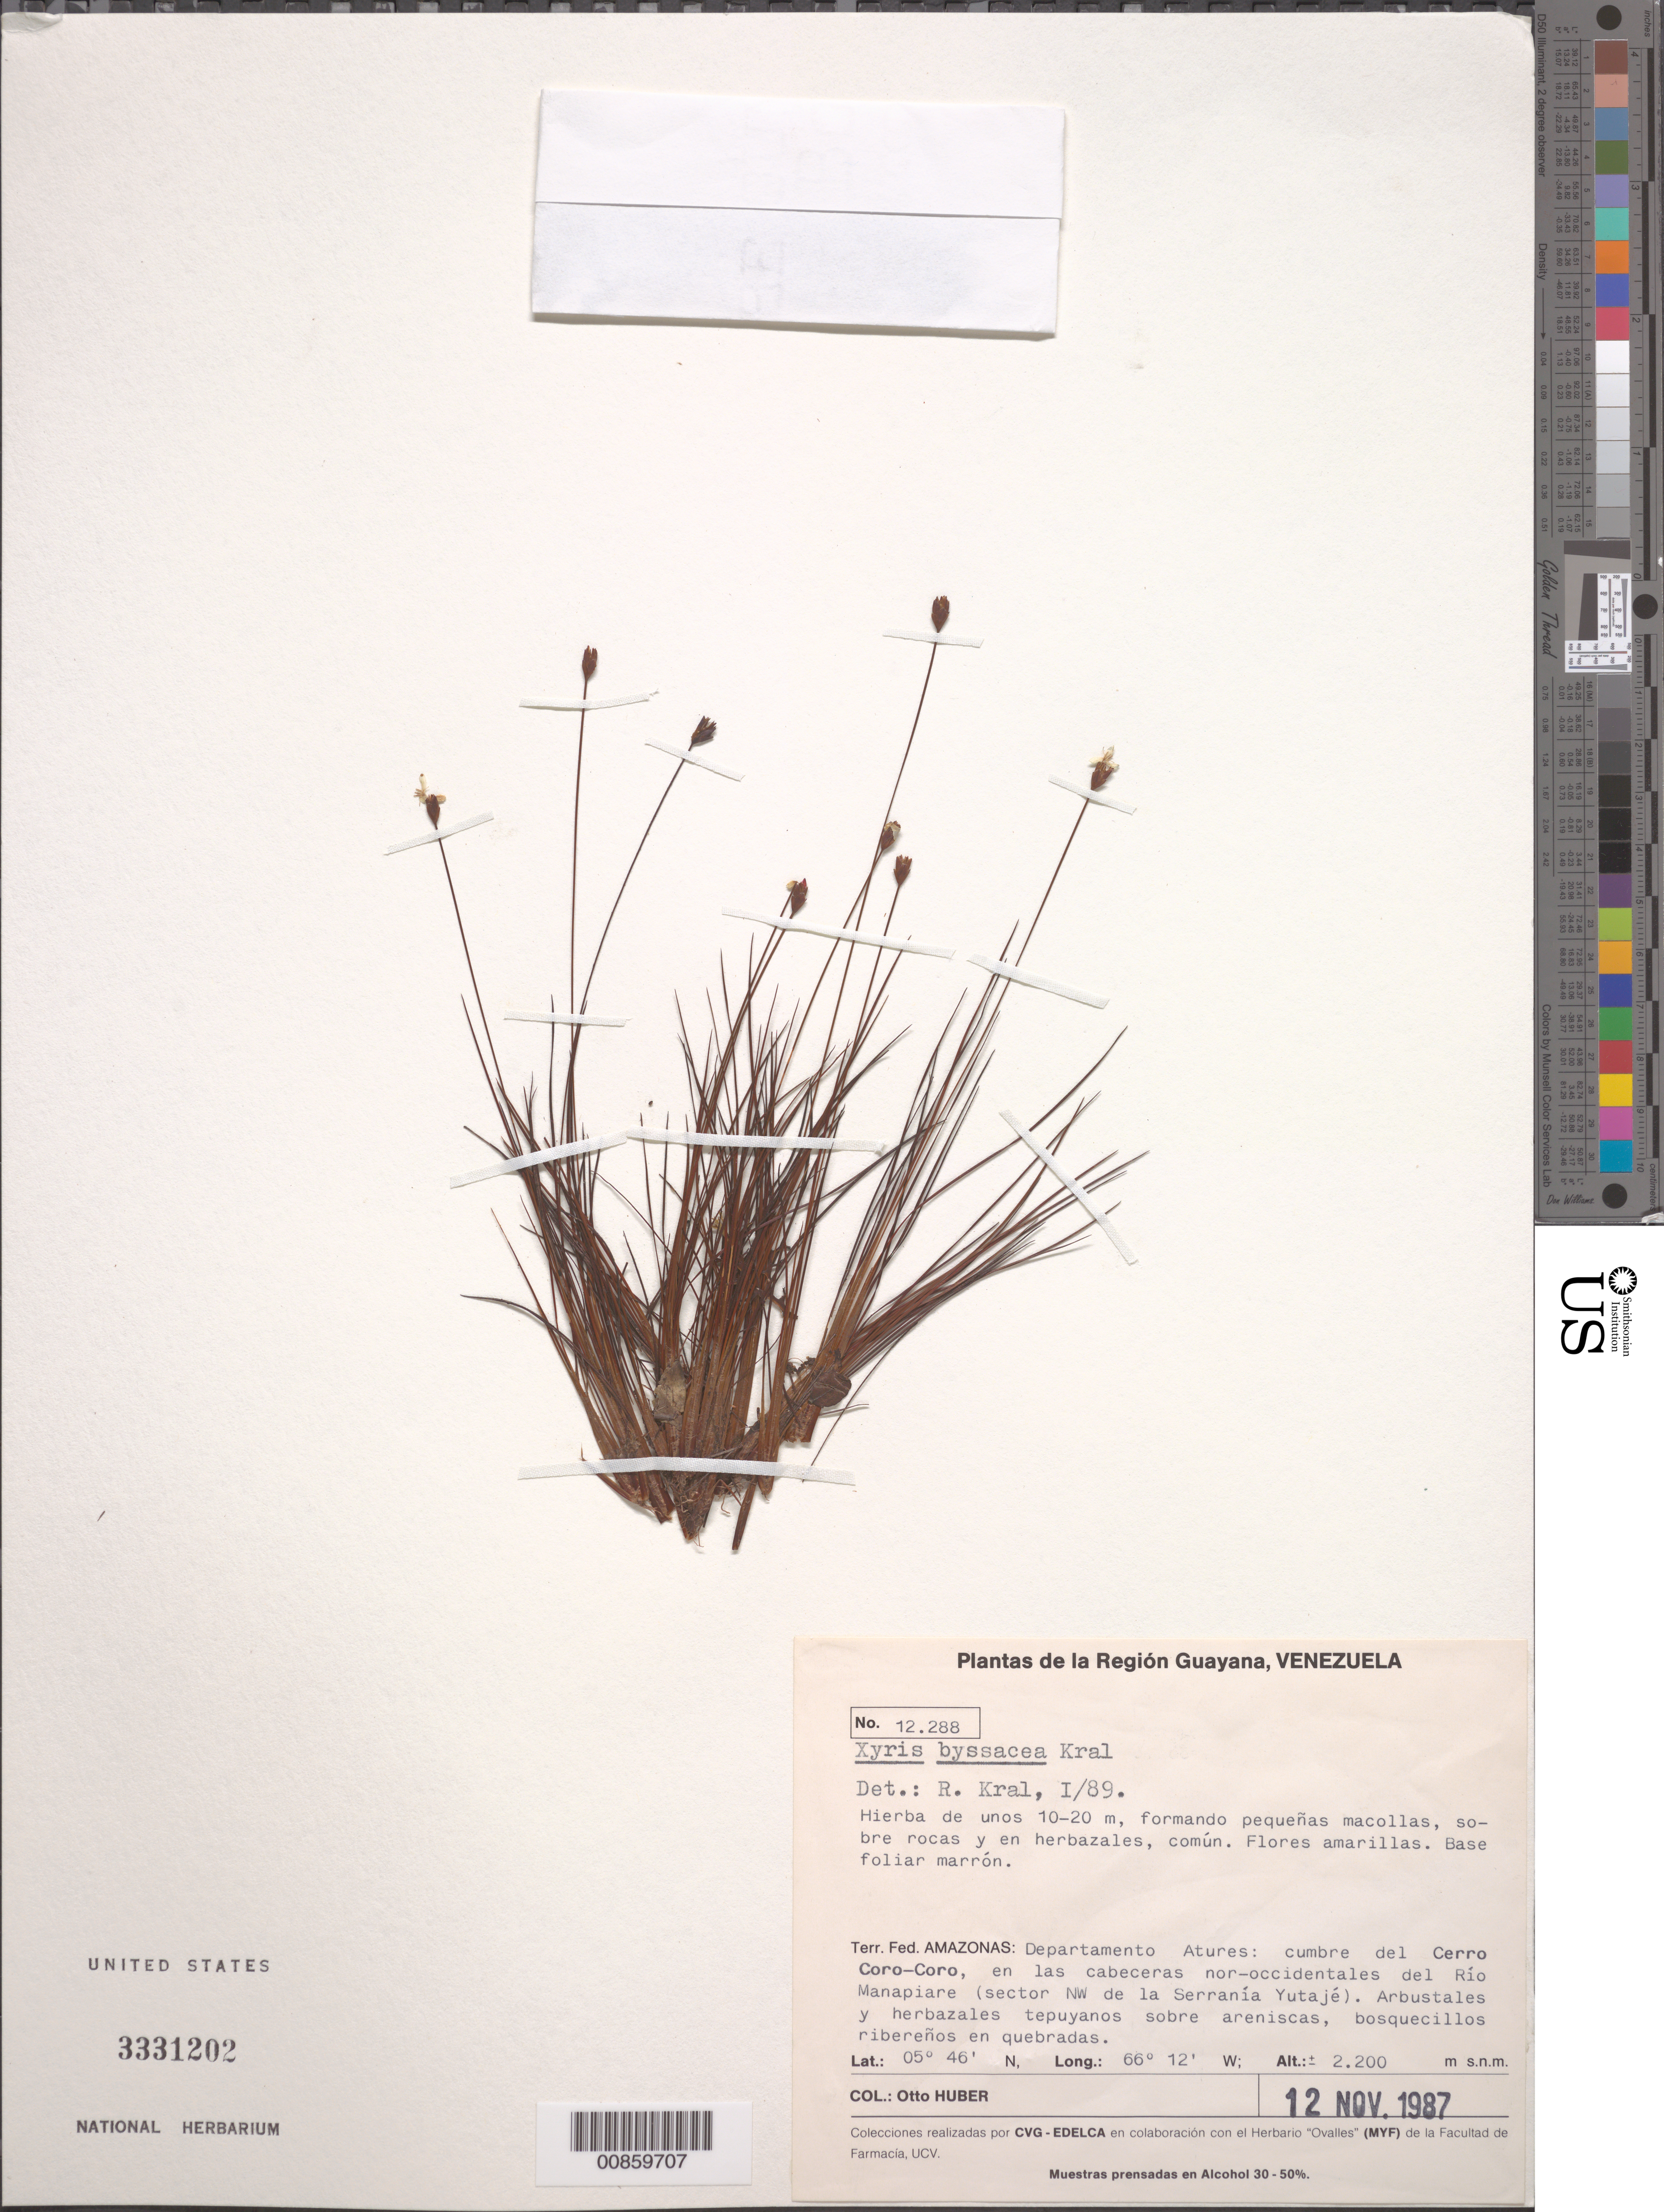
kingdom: Plantae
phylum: Tracheophyta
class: Liliopsida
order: Poales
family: Xyridaceae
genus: Xyris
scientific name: Xyris byssacea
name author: Kral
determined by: Kral, Robert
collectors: O. Huber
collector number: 12288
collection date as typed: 12-Nov-87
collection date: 1987-11-12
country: Venezuela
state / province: Amazonas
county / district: Atures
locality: Cerro Coro-Coro, en las cabeceras nor-occidentales del Río Manapiare (Sector NW de la Serranía Yutajé)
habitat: Arbustales y herbazales tepuyanos sobre aenisca, bosquecillos ribereños en quebradas.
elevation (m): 2200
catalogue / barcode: US 3331202